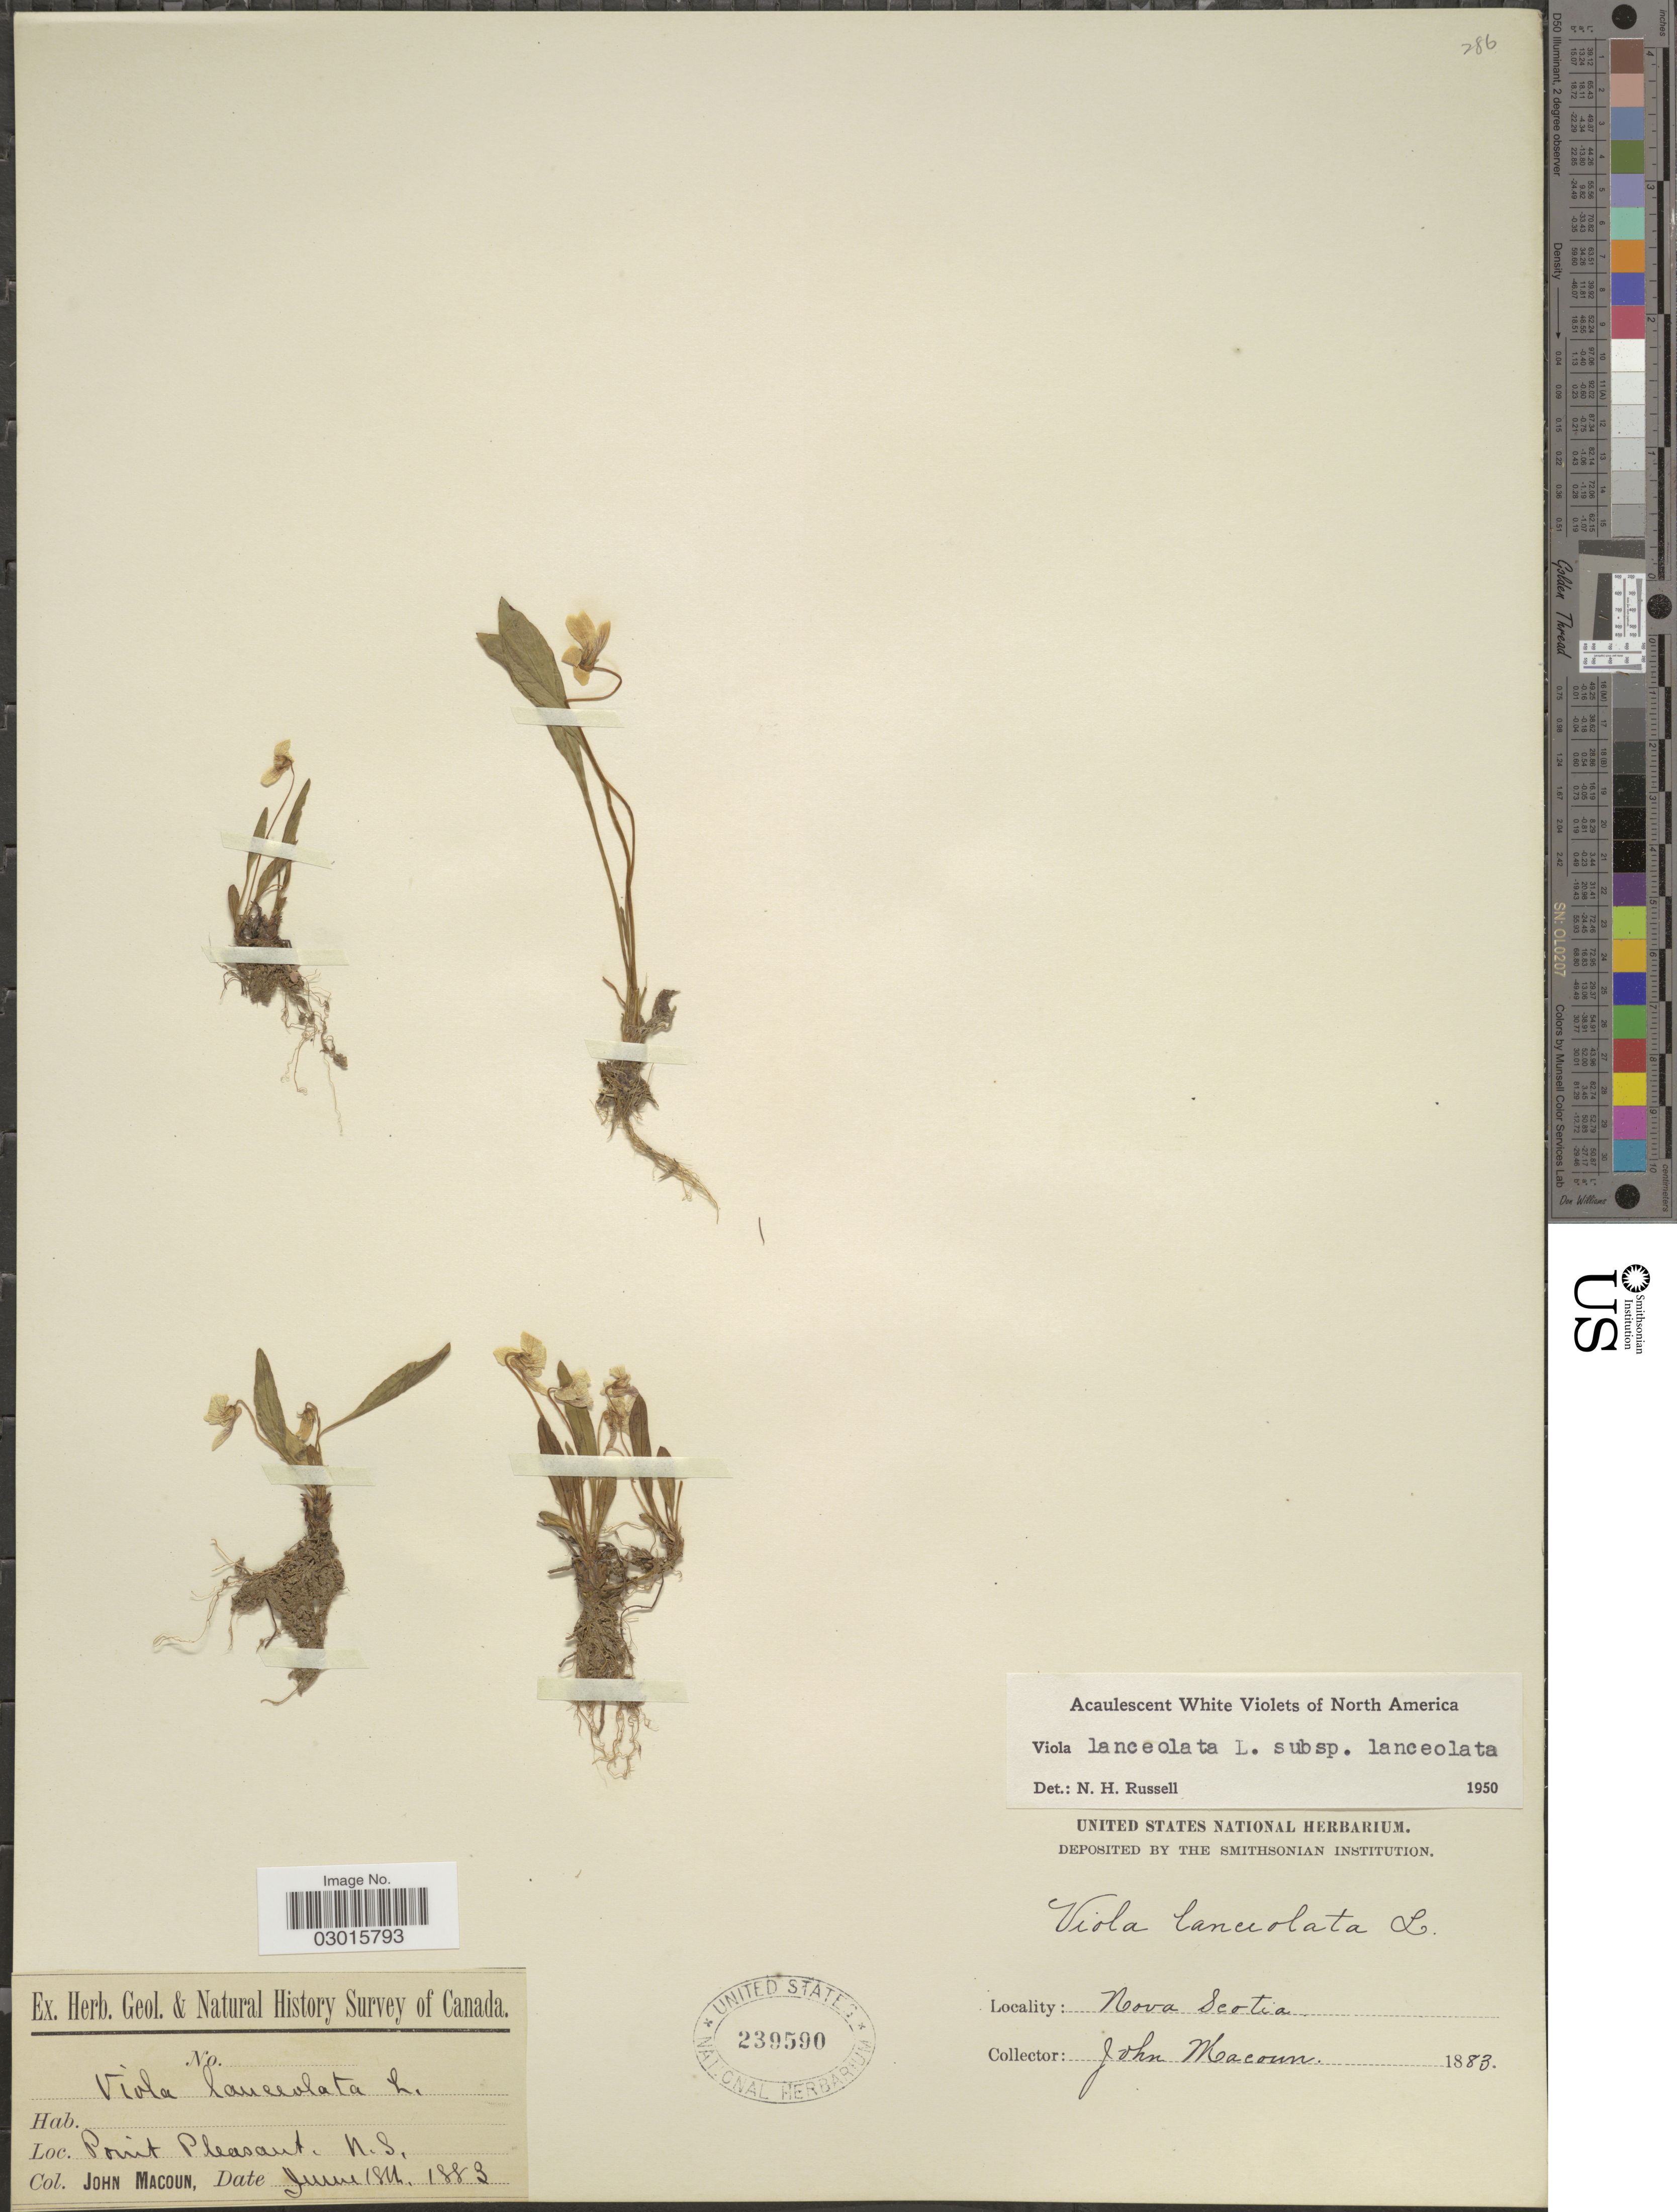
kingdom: Plantae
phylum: Tracheophyta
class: Magnoliopsida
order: Malpighiales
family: Violaceae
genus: Viola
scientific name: Viola lanceolata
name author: L.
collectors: J. Macoun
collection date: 1883-06-18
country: Canada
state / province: Nova Scotia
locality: Point Pleasant.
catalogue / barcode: US 239590